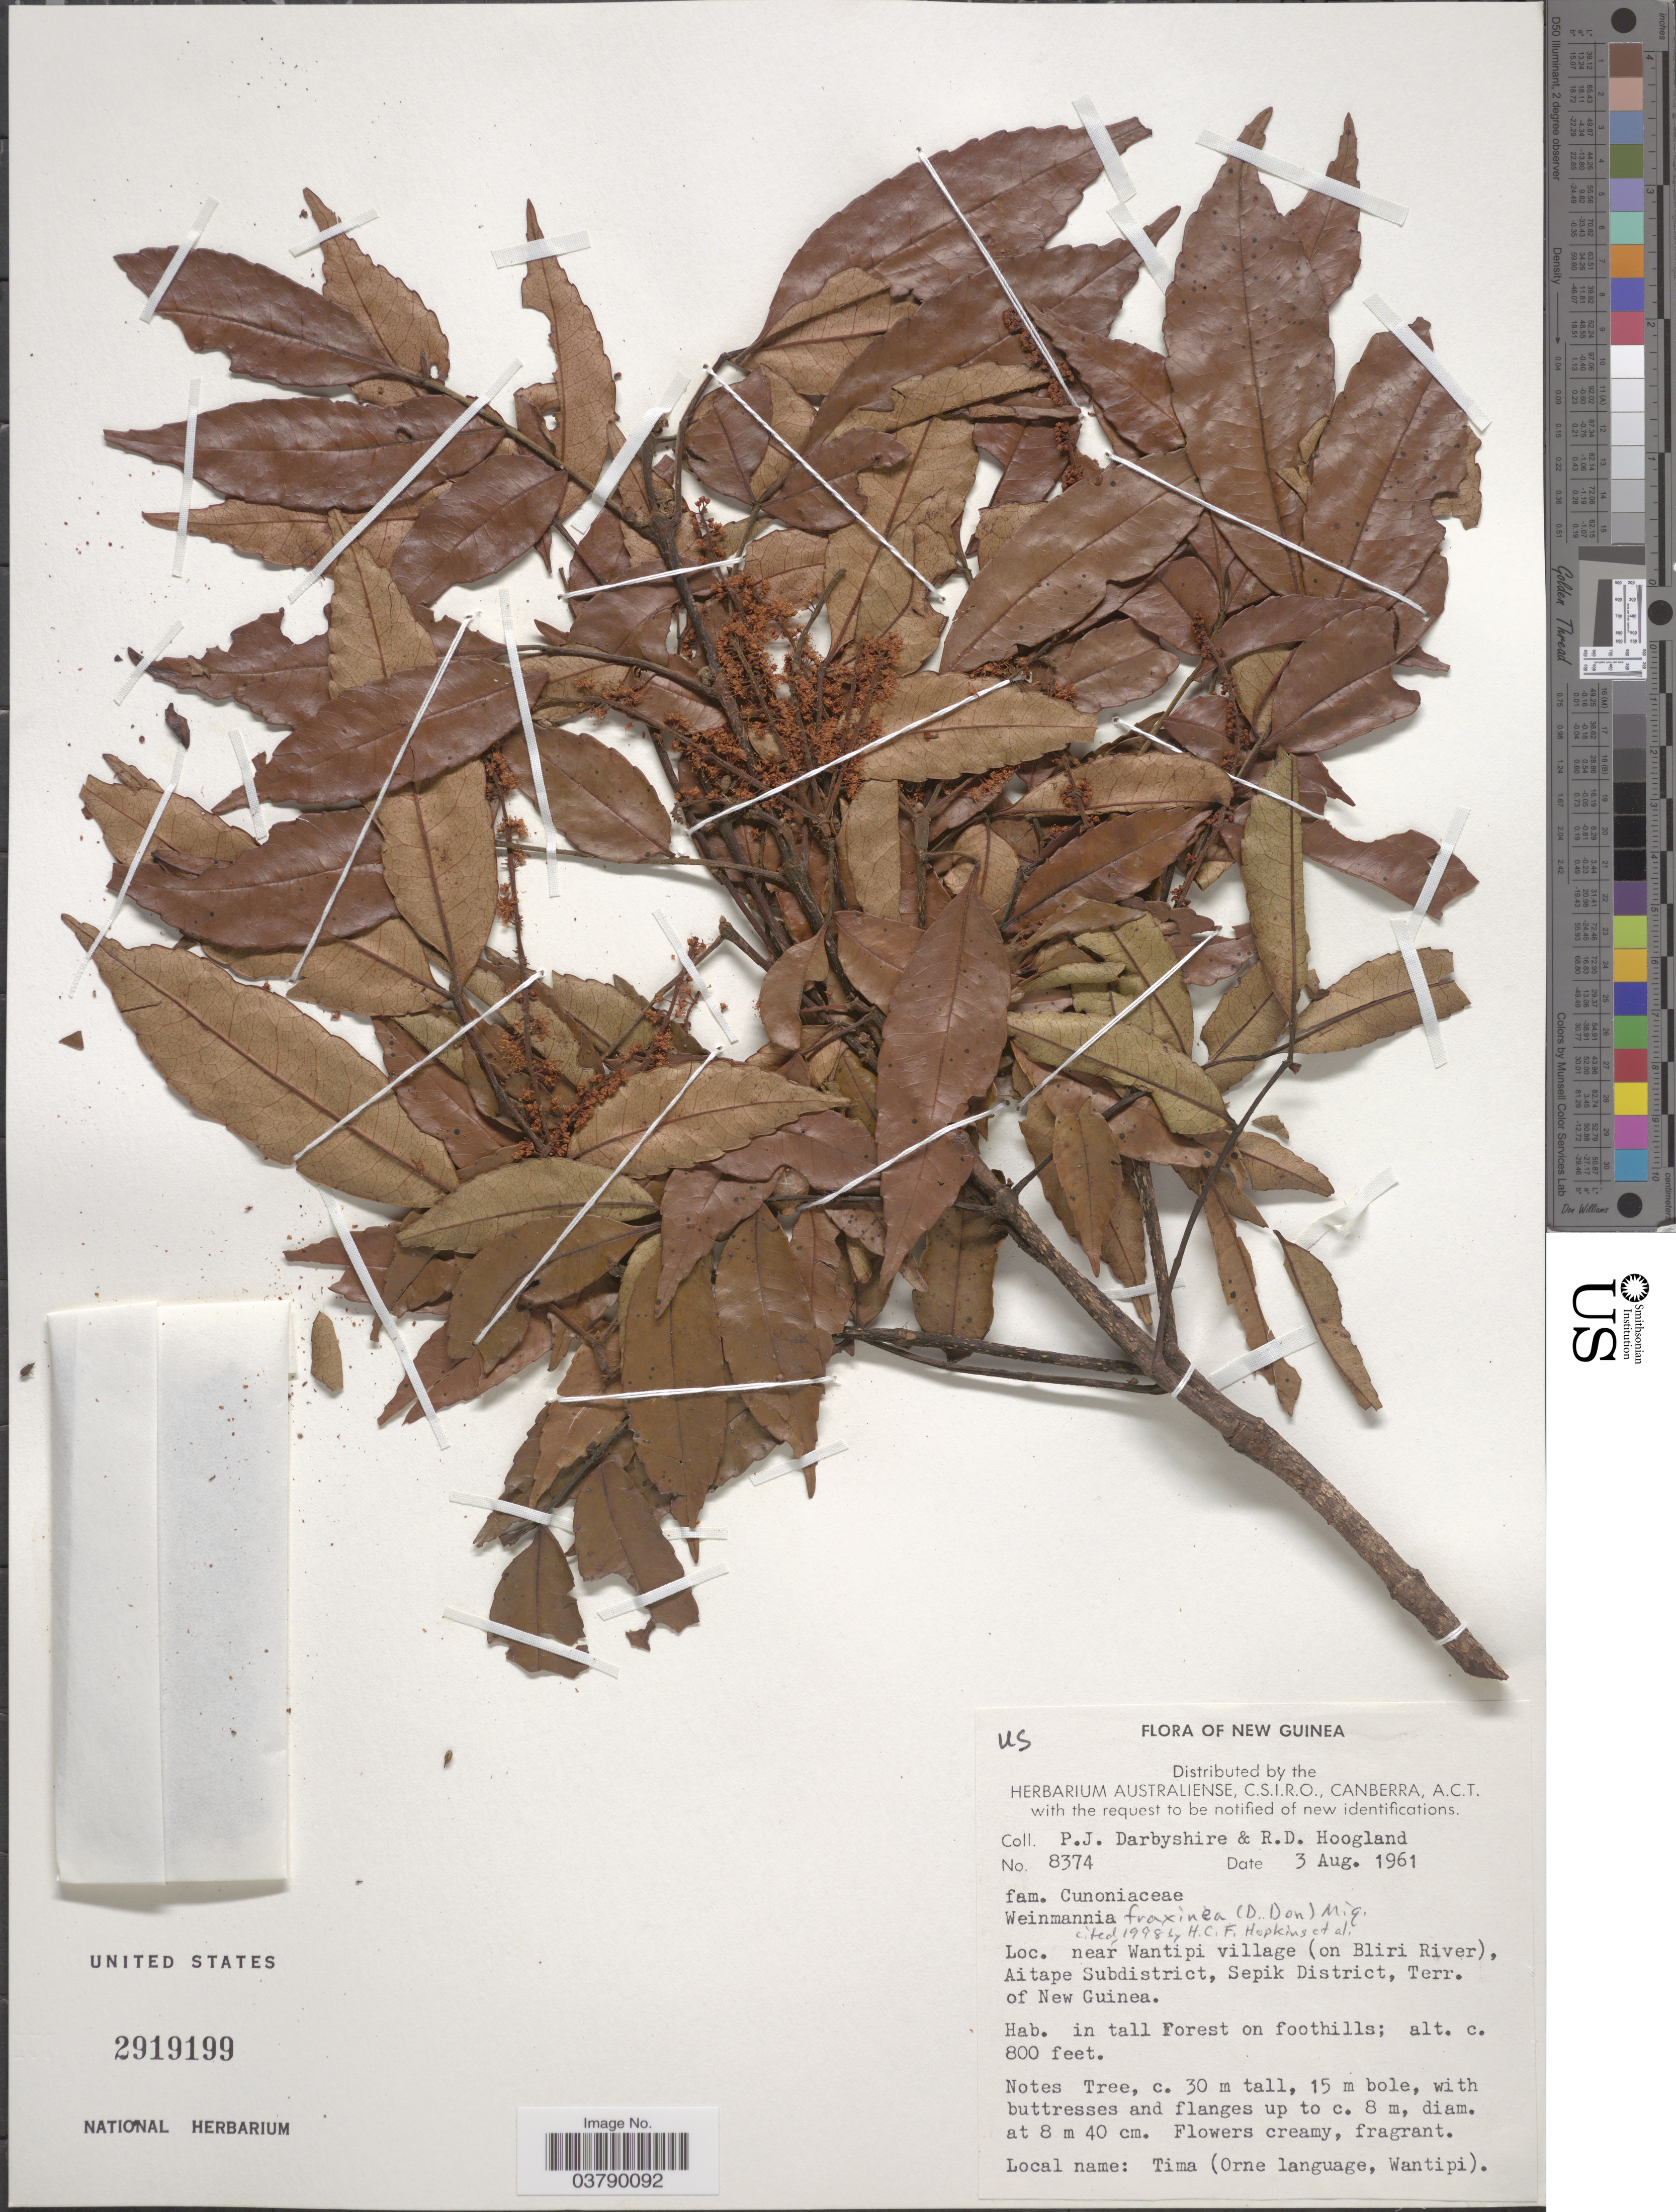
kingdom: Plantae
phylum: Tracheophyta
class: Magnoliopsida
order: Oxalidales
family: Cunoniaceae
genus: Pterophylla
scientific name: Pterophylla fraxinea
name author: D. Don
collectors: P. Darbyshire & R. D. Hoogland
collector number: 8374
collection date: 1961-08-03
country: Papua New Guinea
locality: Near Wantipi village (on Bliri River), Aitape Subdistrict, Sepik District, Terr. of New Guinea.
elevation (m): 244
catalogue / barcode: US 2919199